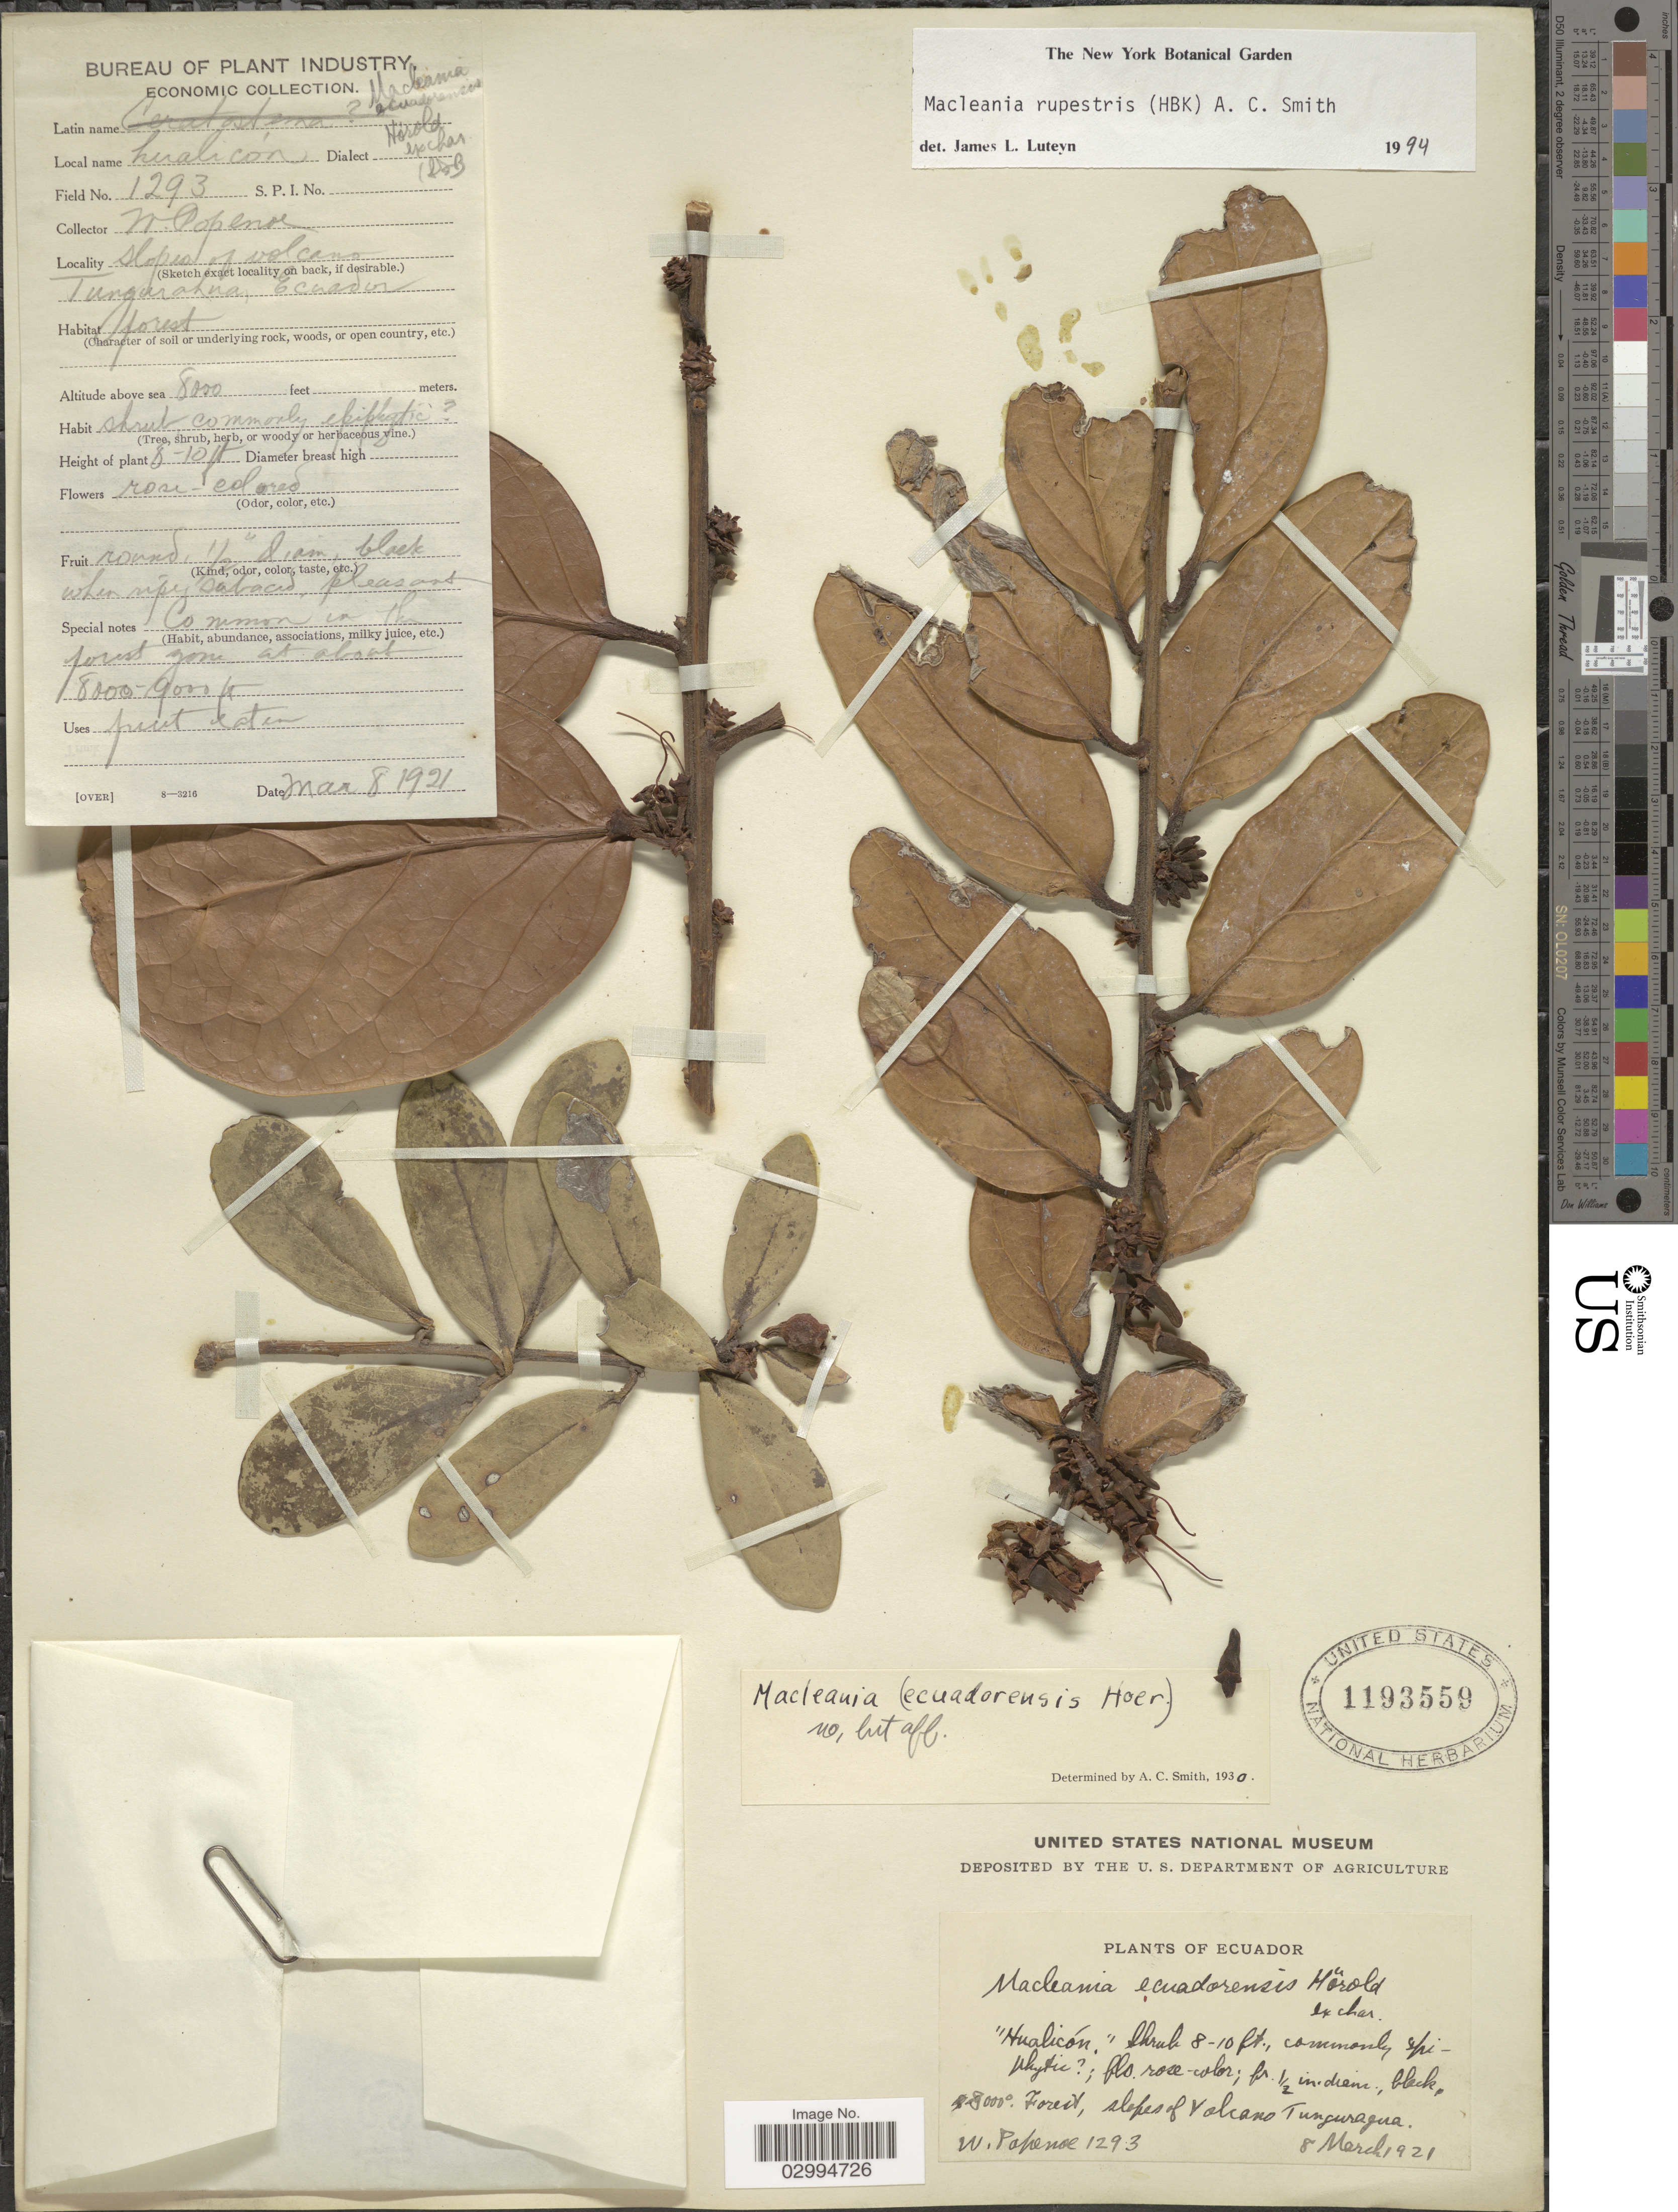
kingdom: Plantae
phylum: Tracheophyta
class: Magnoliopsida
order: Ericales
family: Ericaceae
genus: Macleania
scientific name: Macleania rupestris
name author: (Kunth) A.C. Sm.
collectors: W. Popenoe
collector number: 1293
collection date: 1921-03-08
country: Ecuador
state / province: Tungurahua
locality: Slopes of Volcano Tunguragua.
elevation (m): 2438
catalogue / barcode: US 1193559